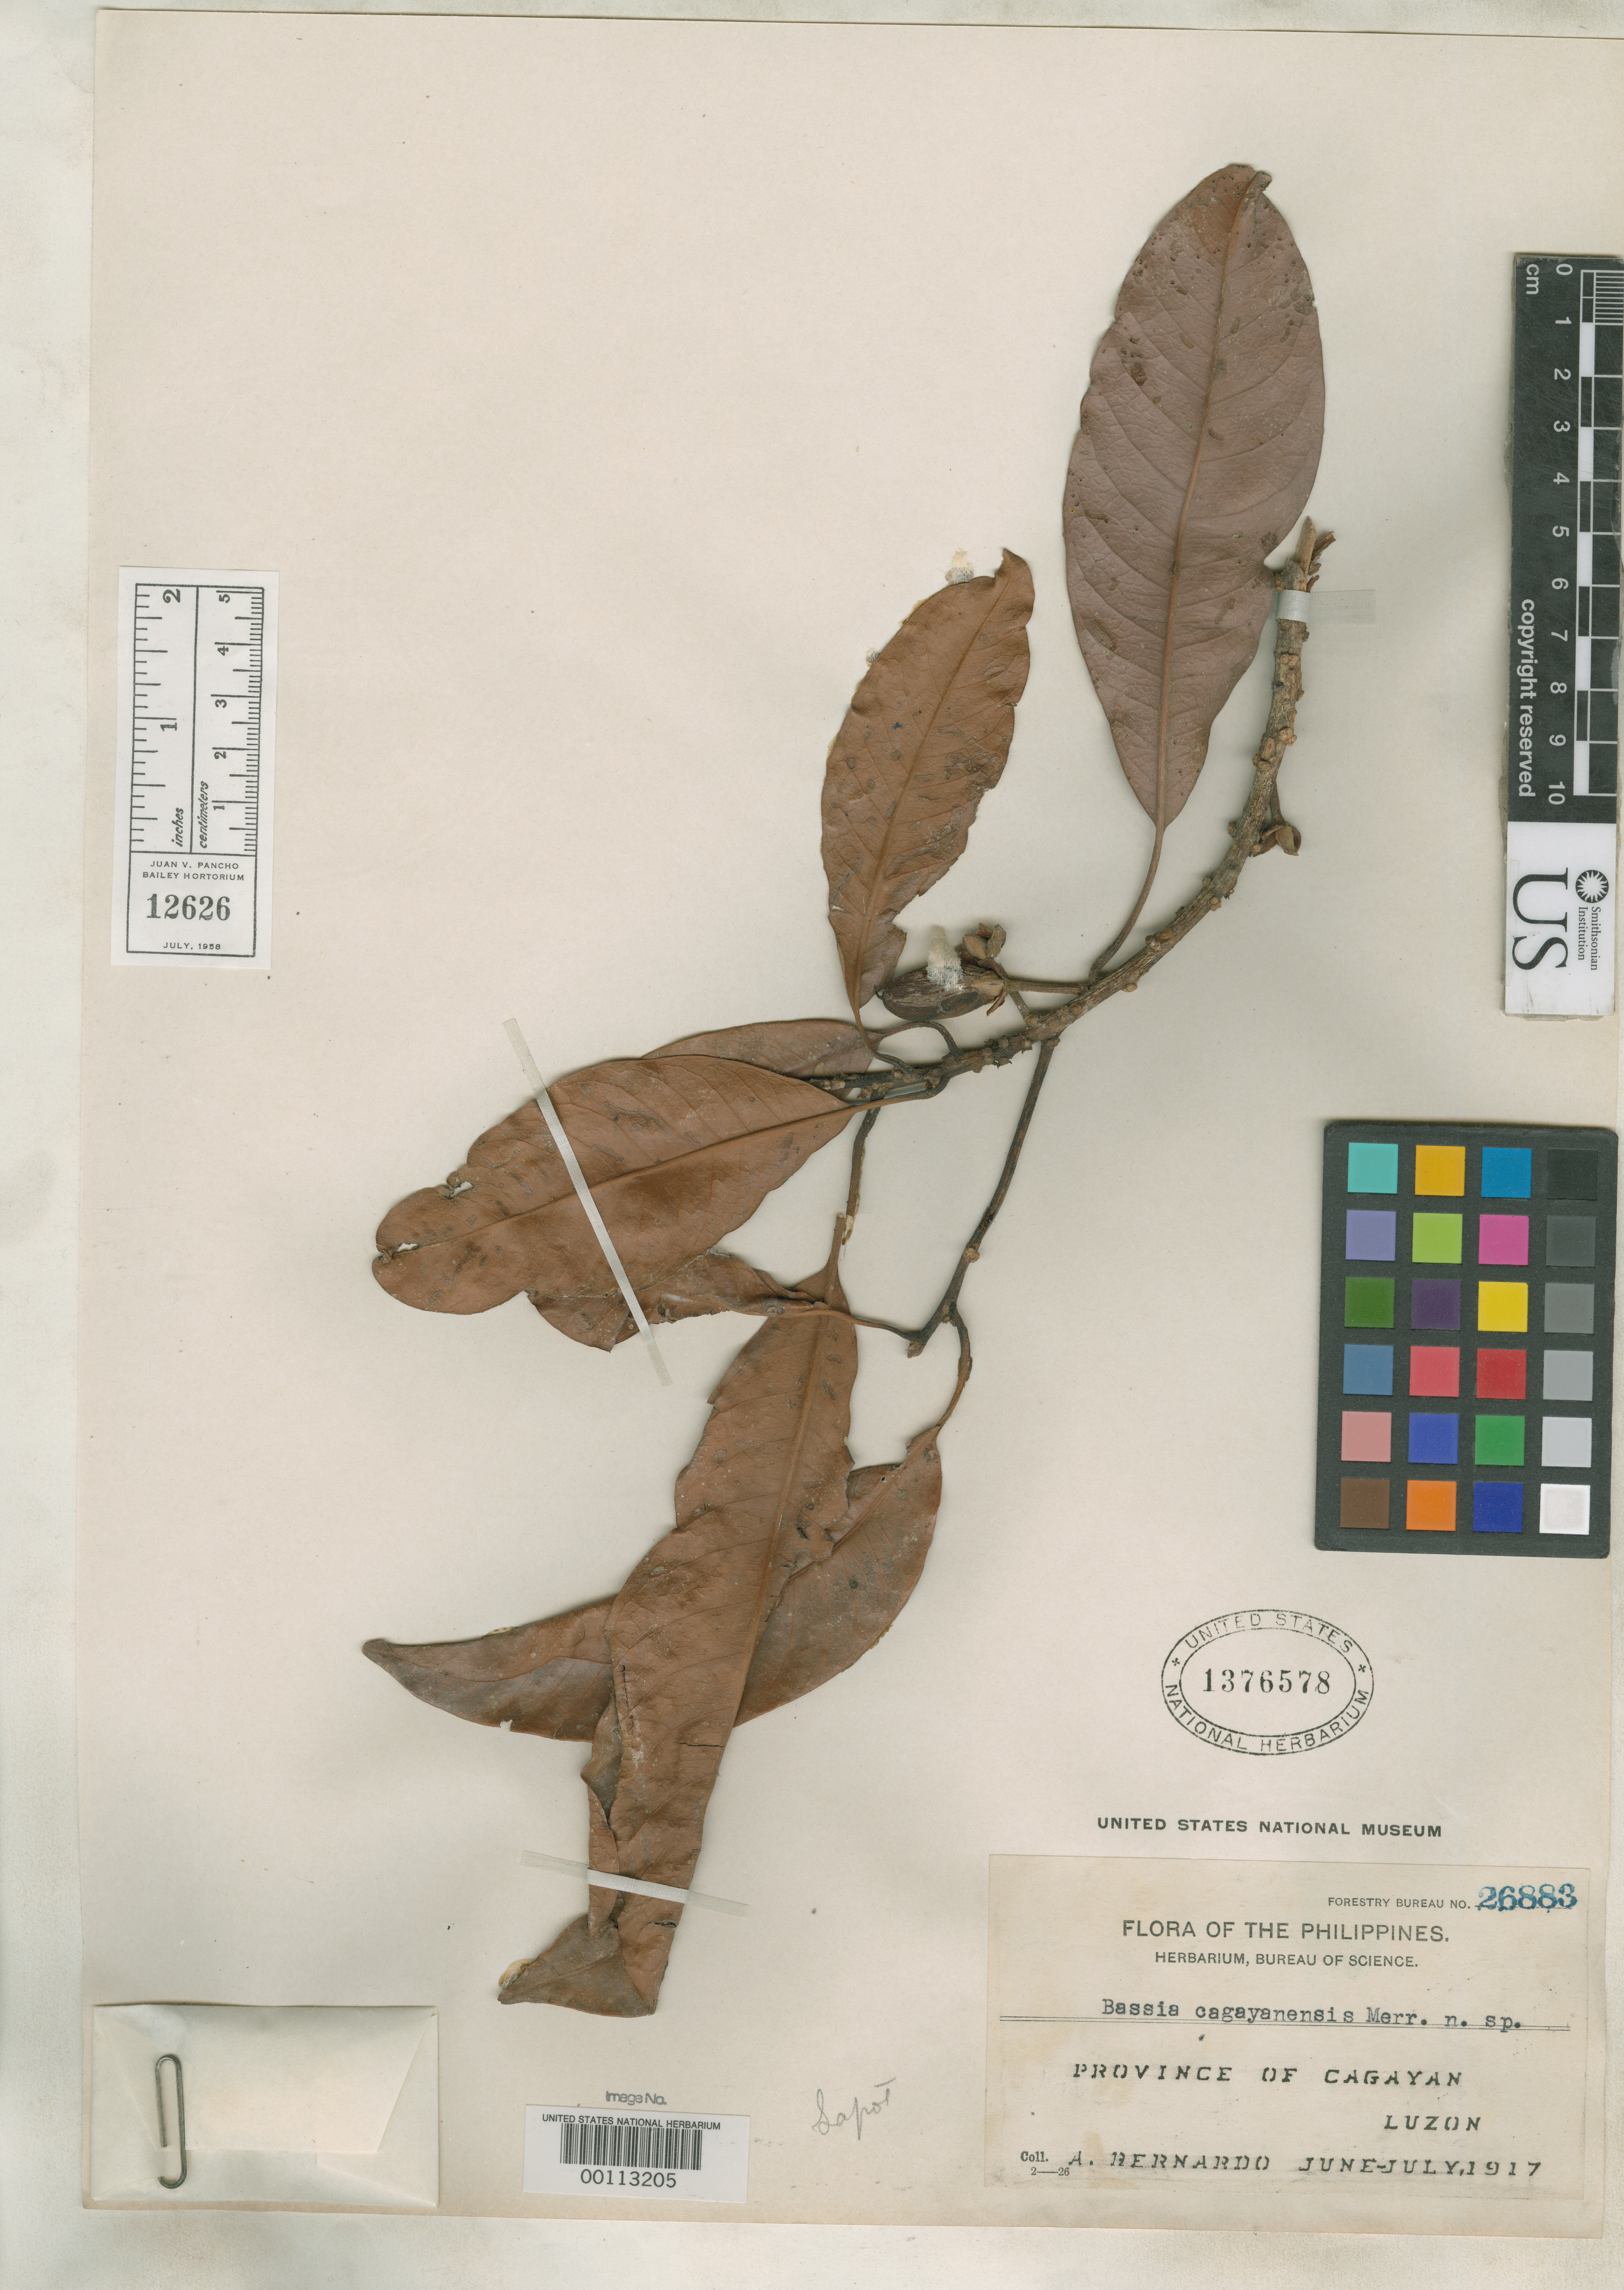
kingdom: Plantae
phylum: Tracheophyta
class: Magnoliopsida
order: Ericales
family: Sapotaceae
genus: Bassia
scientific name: Bassia cagayanensis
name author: Merr.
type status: Isotype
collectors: A. Bernardo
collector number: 26883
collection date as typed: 17 Jan 1917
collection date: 1917-01-17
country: Philippines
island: Luzon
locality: Buyon.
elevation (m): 15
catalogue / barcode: US 1376578